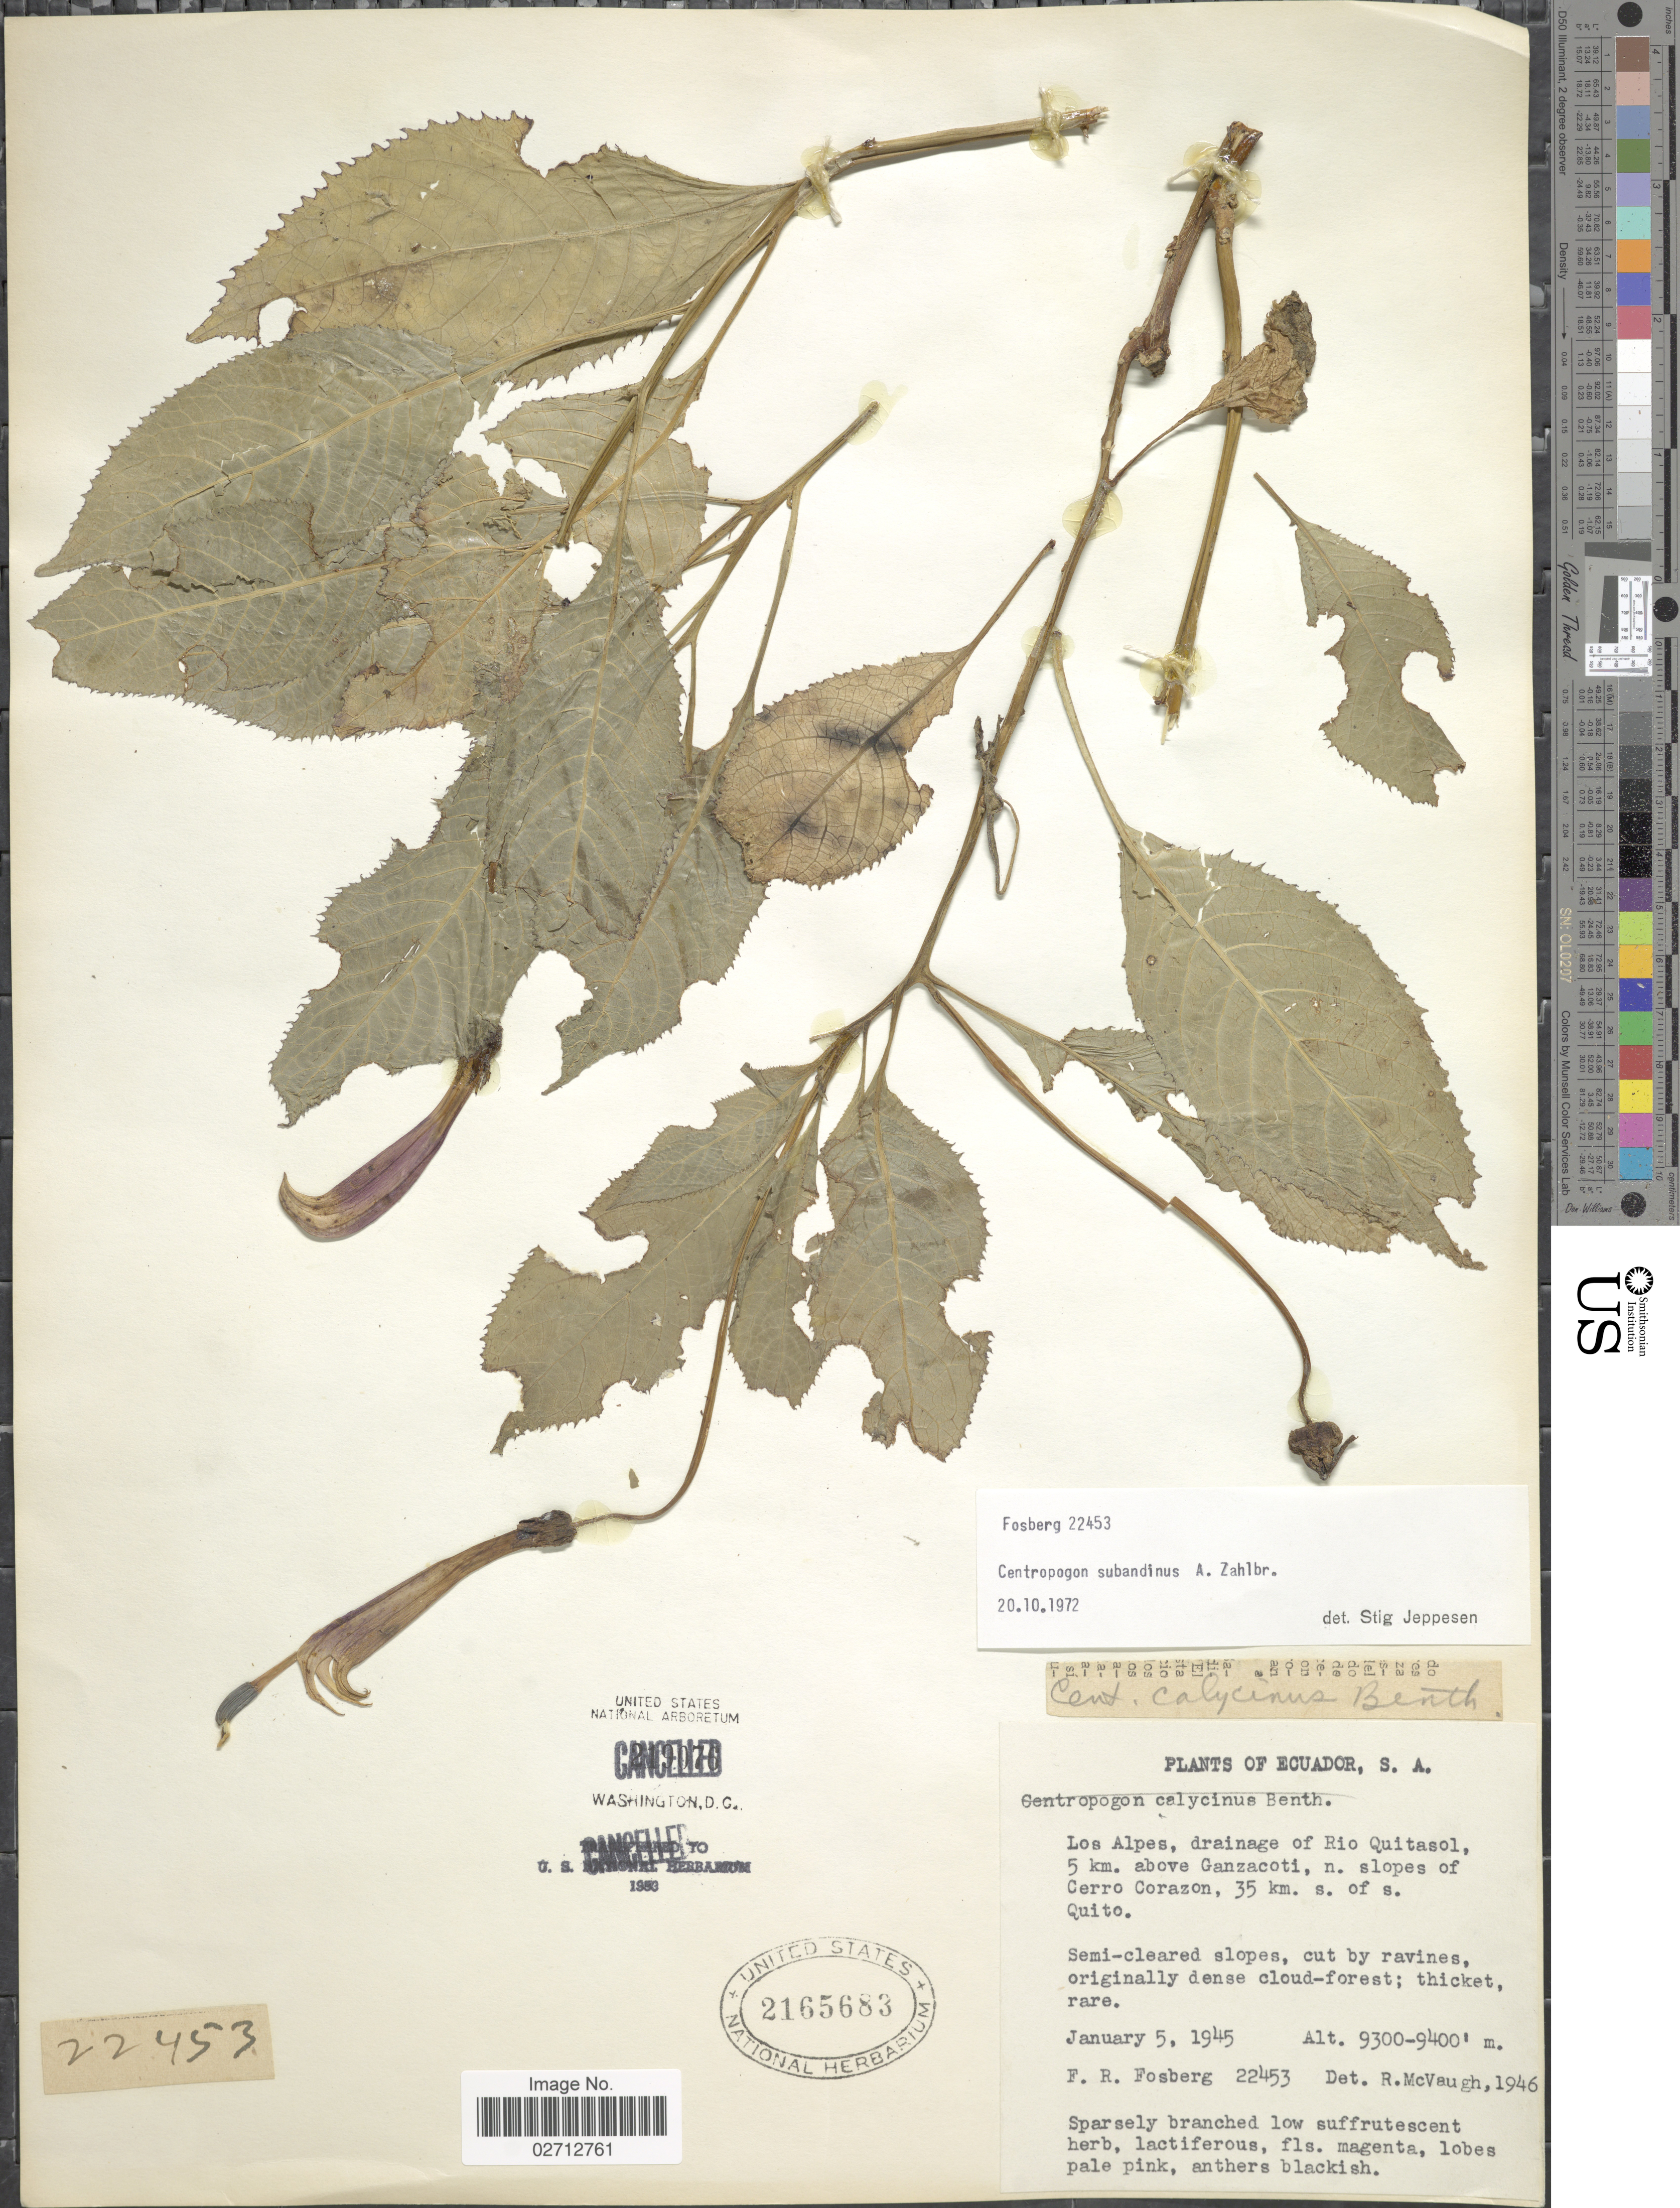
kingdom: Plantae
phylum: Tracheophyta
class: Magnoliopsida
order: Asterales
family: Campanulaceae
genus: Centropogon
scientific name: Centropogon subandinus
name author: Zahlbr.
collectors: F. R. Fosberg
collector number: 22453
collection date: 1945-01-05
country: Ecuador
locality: Los Alpes, drainage of Rio Quitasol, 5 km. above Ganzacotti, n. slopes of Cerro Corazon, 35 km. s. of s. Quito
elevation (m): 2835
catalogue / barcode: US 2165683